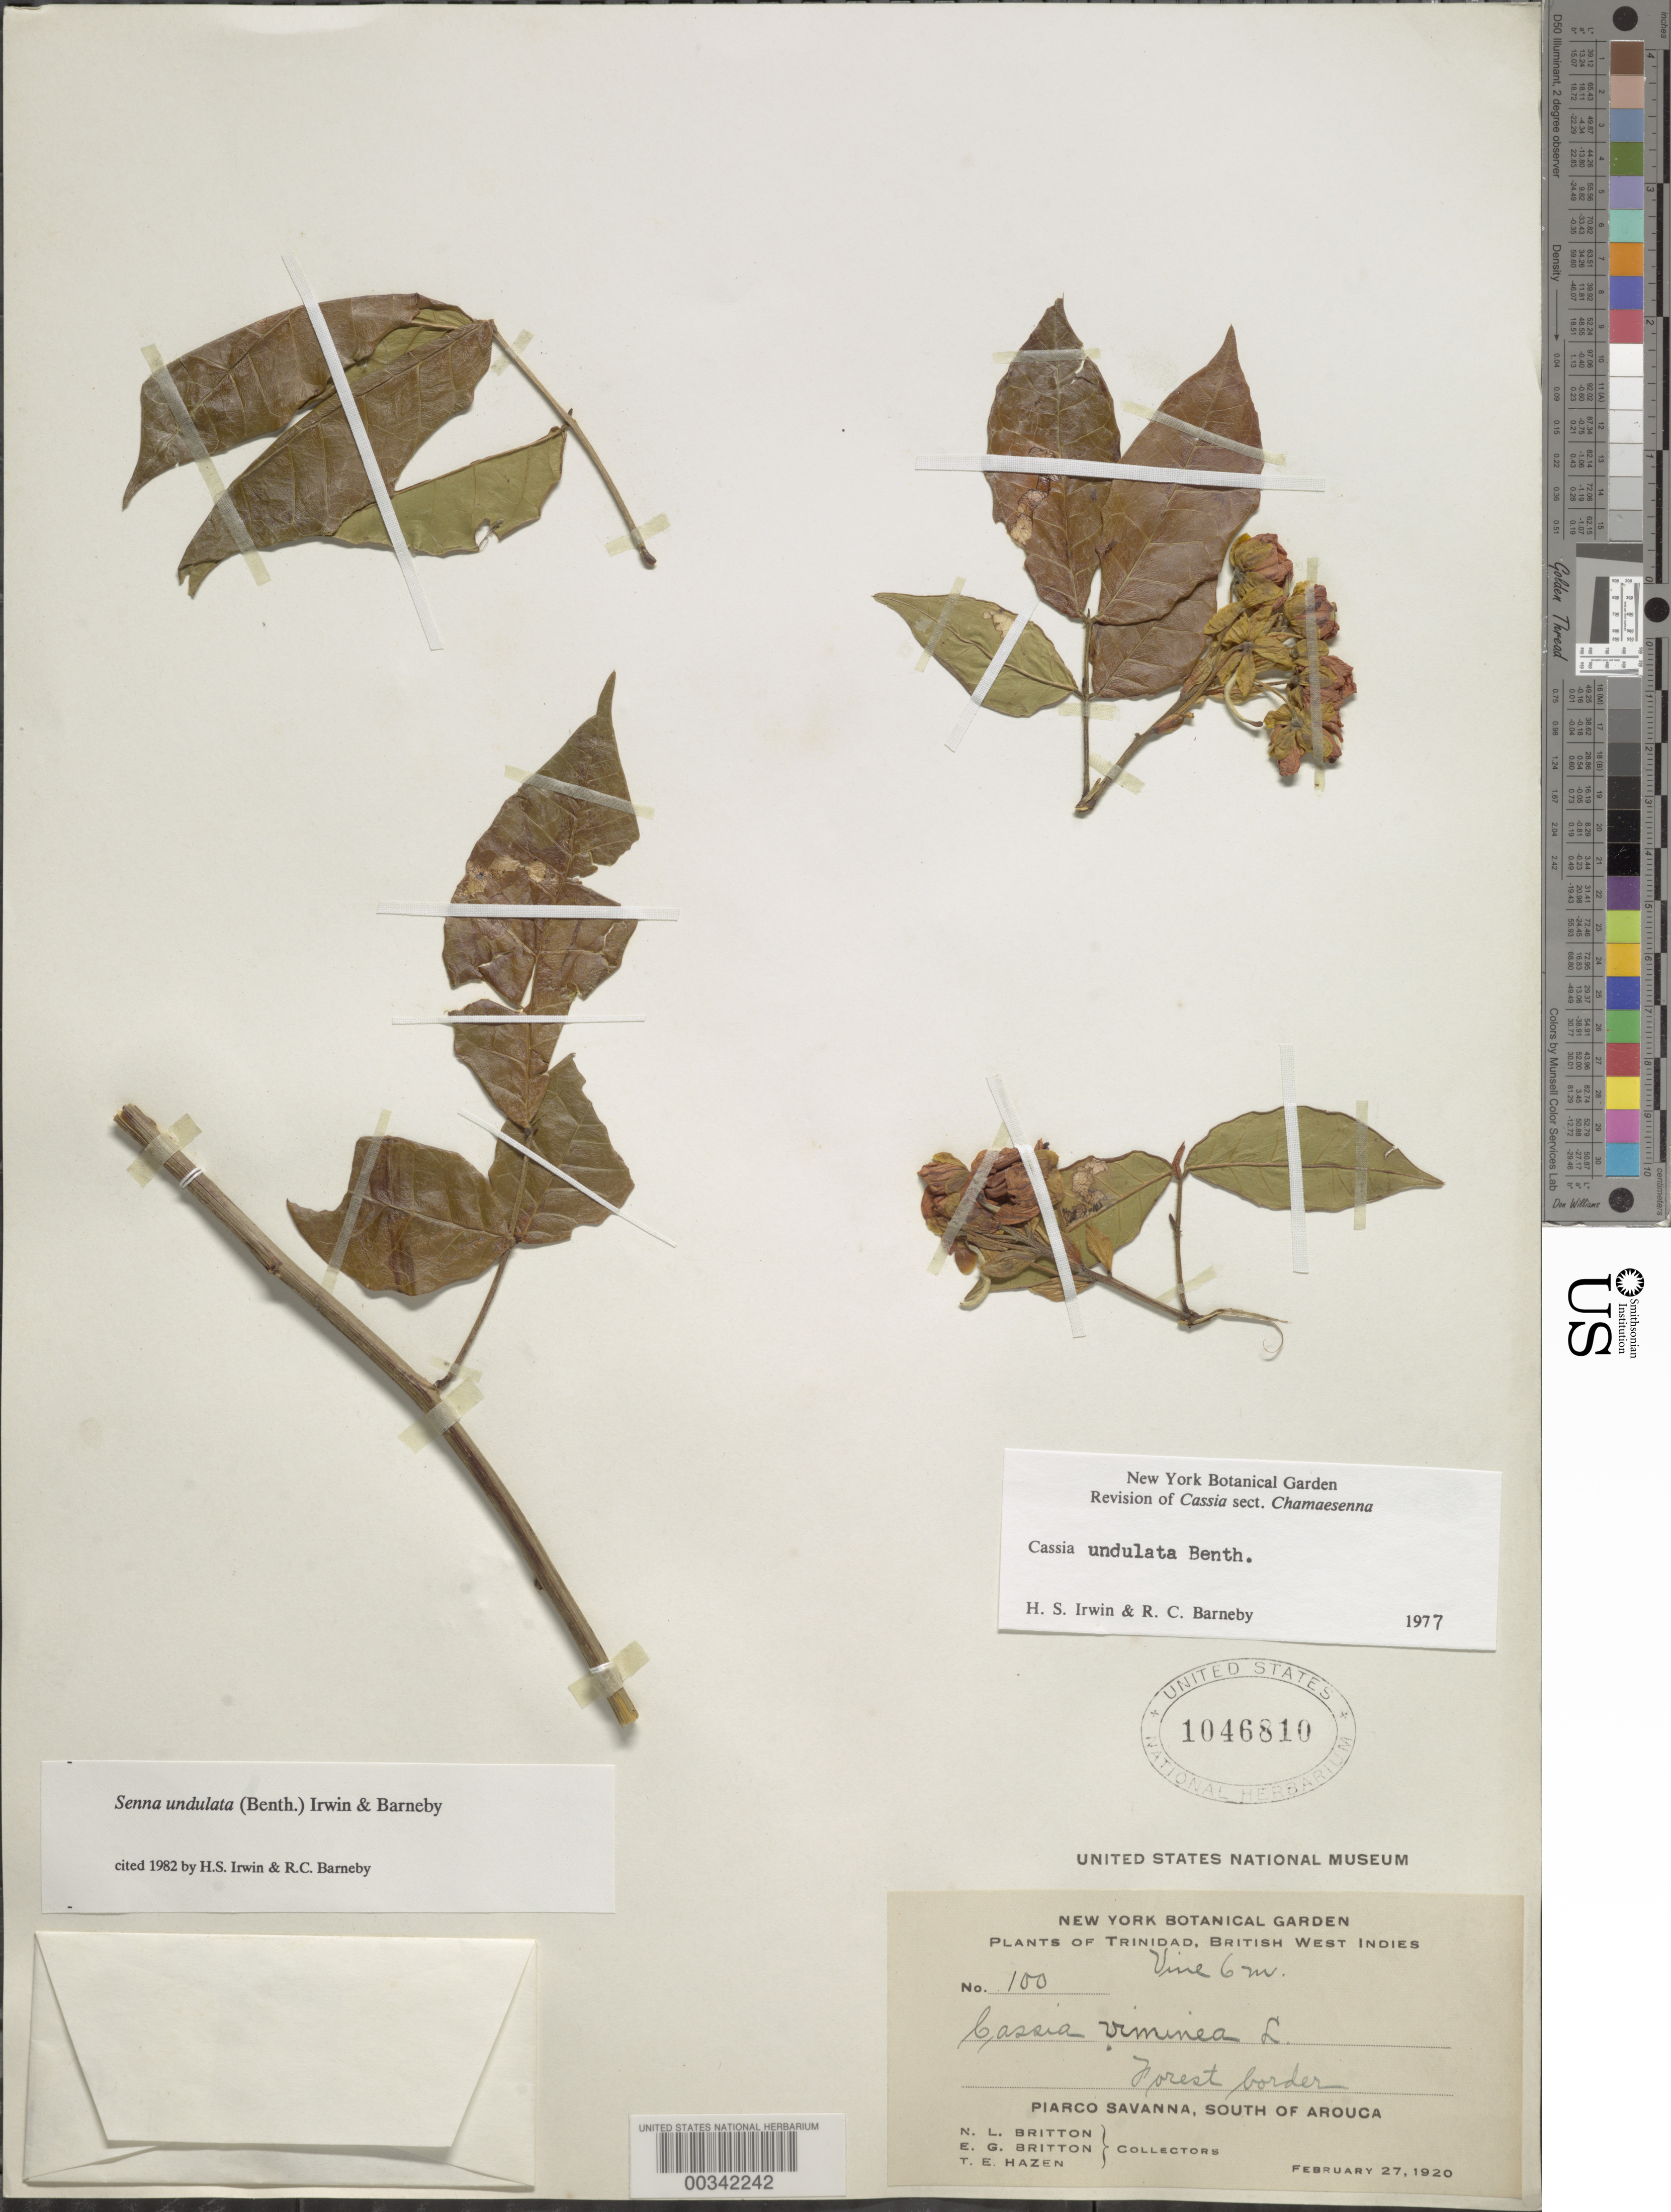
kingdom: Plantae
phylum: Tracheophyta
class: Magnoliopsida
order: Fabales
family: Fabaceae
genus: Senna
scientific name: Senna undulata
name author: (Benth.) H.S. Irwin & Barneby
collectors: N. Britton, T. E. Hazen & W. Mendelson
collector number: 100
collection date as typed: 27 Feb 1920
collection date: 1920-02-27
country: Trinidad and Tobago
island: Trinidad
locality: Piarco savanna, s of arouca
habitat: Forest border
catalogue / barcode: US 1046810